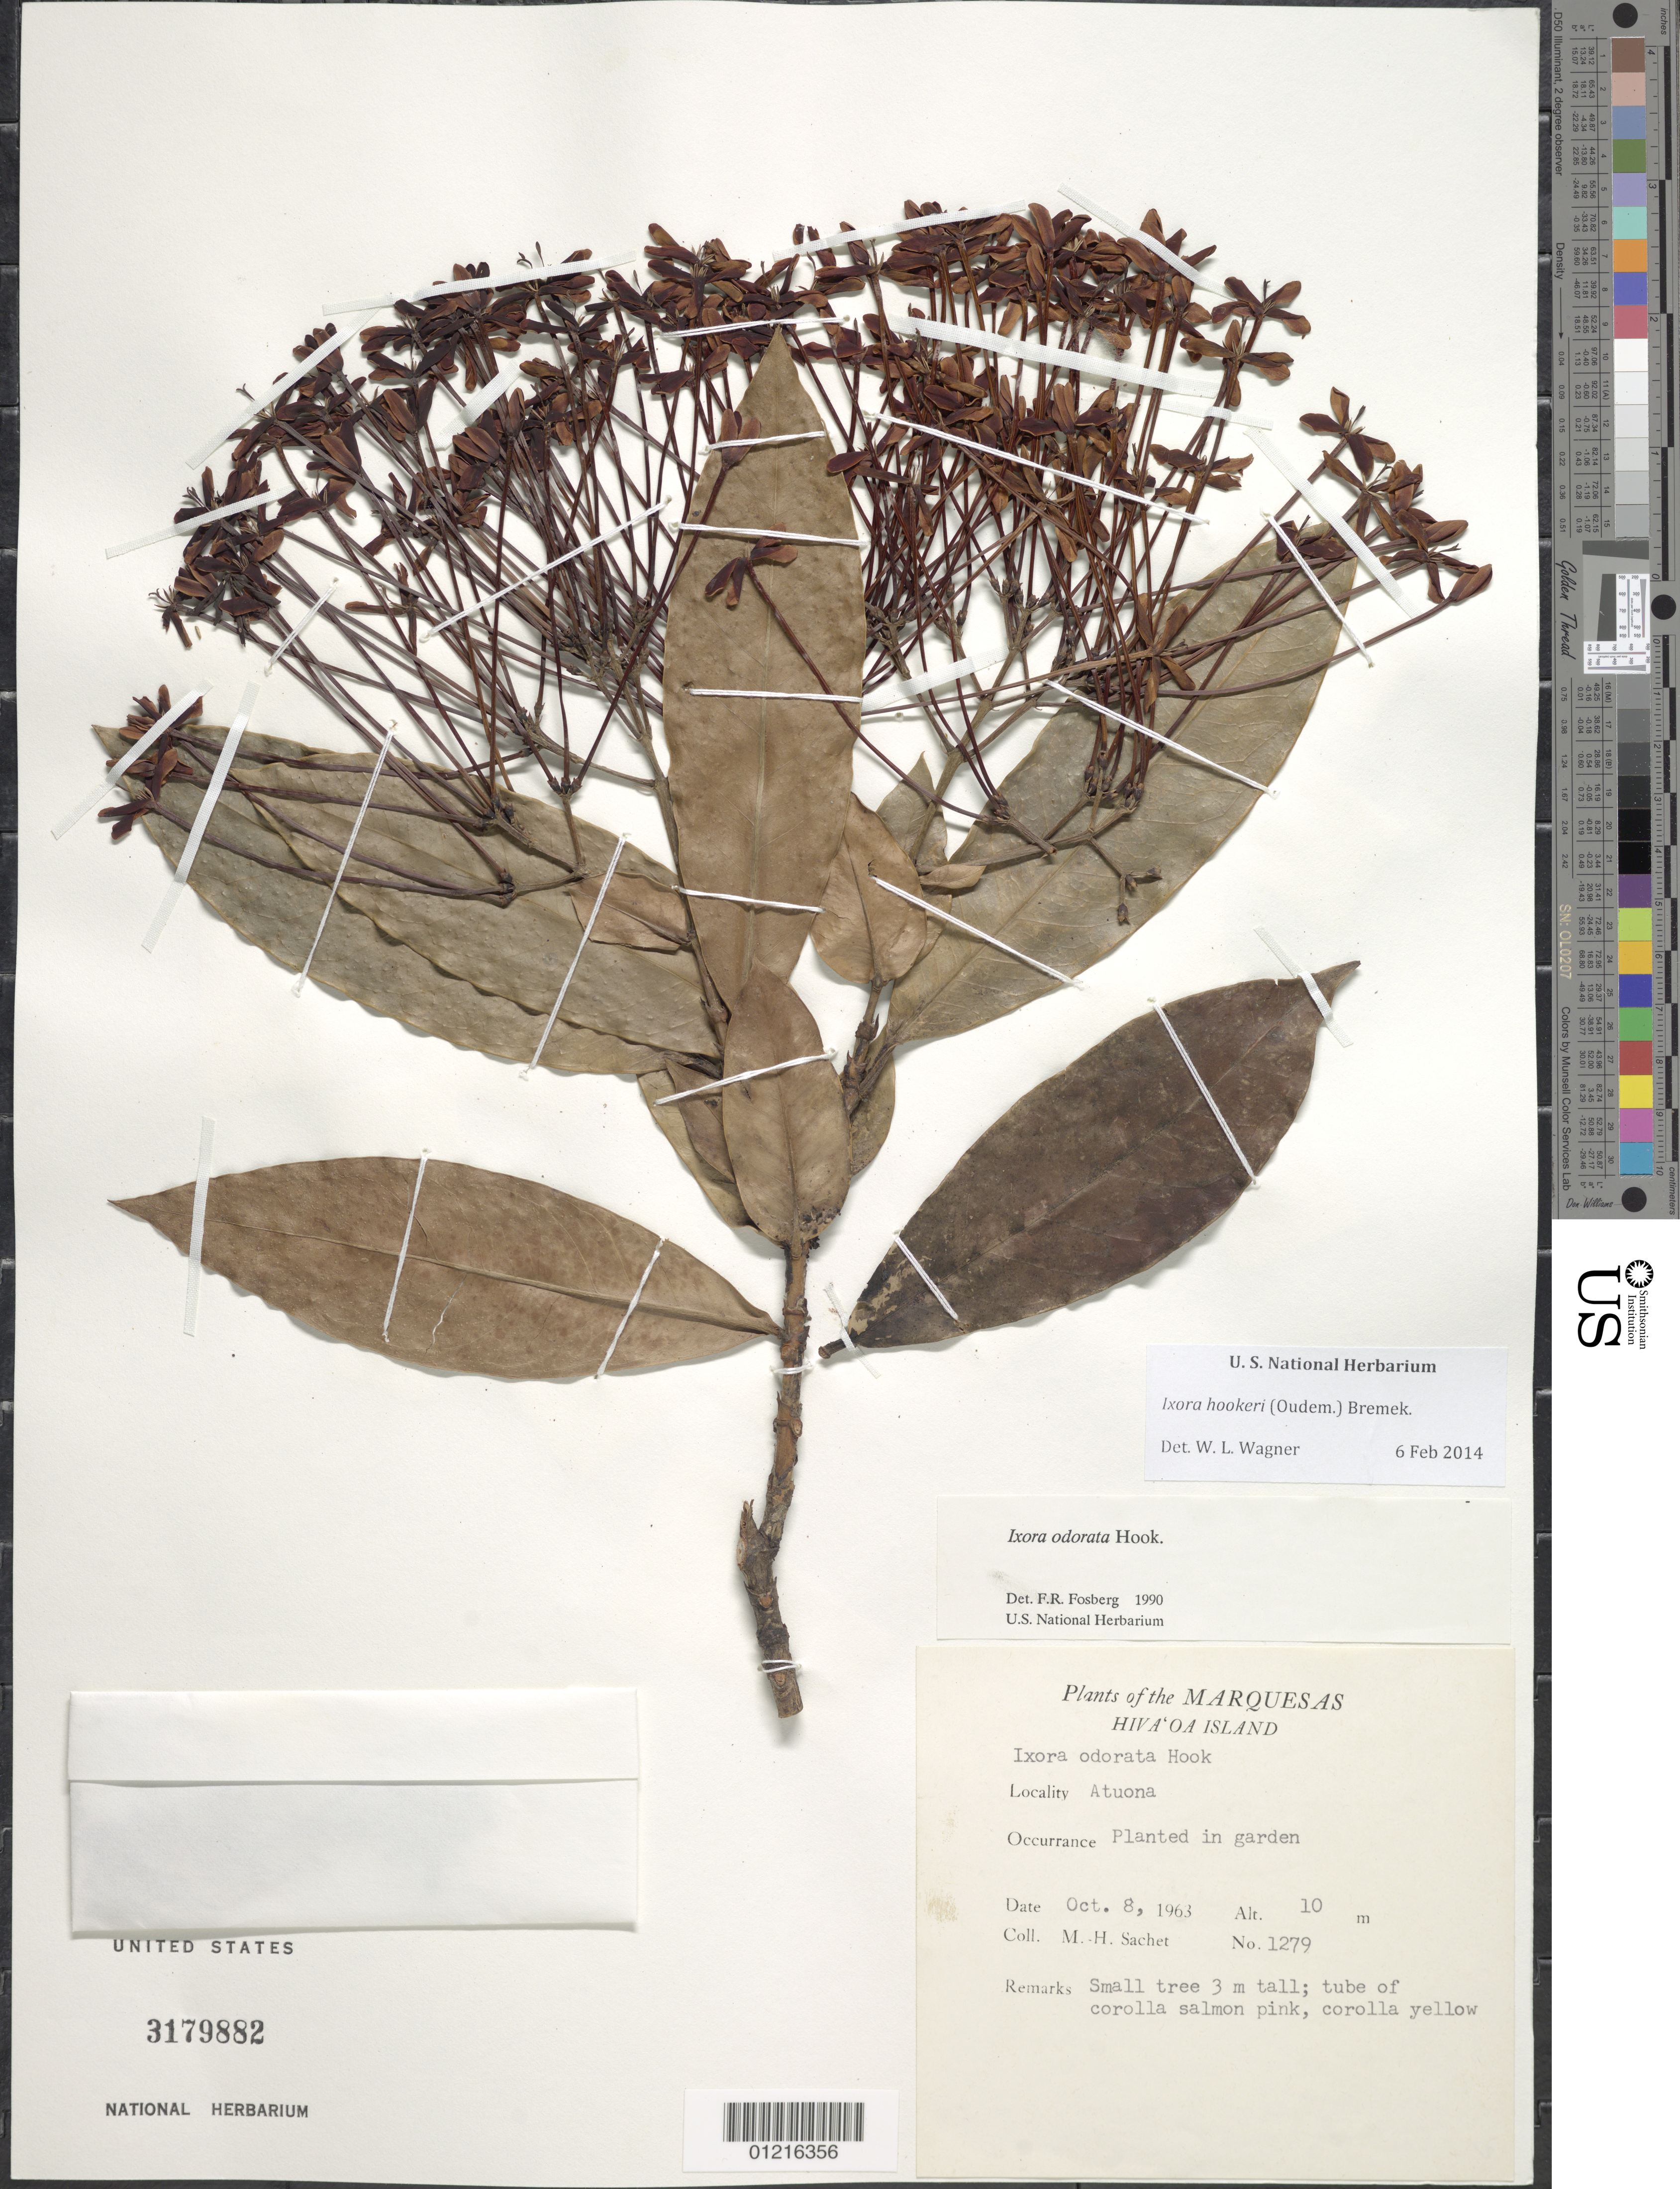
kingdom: Plantae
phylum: Tracheophyta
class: Magnoliopsida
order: Gentianales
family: Rubiaceae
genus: Ixora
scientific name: Ixora hookeri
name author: (Oudem.) Bremek.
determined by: Wagner, W. L., (BOT), Smithsonian Institution - National Museum of Natural History (UNITED STATES)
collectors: M.-H. Sachet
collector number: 1279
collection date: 1963-10-08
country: French Polynesia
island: Hiva Oa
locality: Atuona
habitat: planted in garden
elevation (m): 10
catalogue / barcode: US 3179882